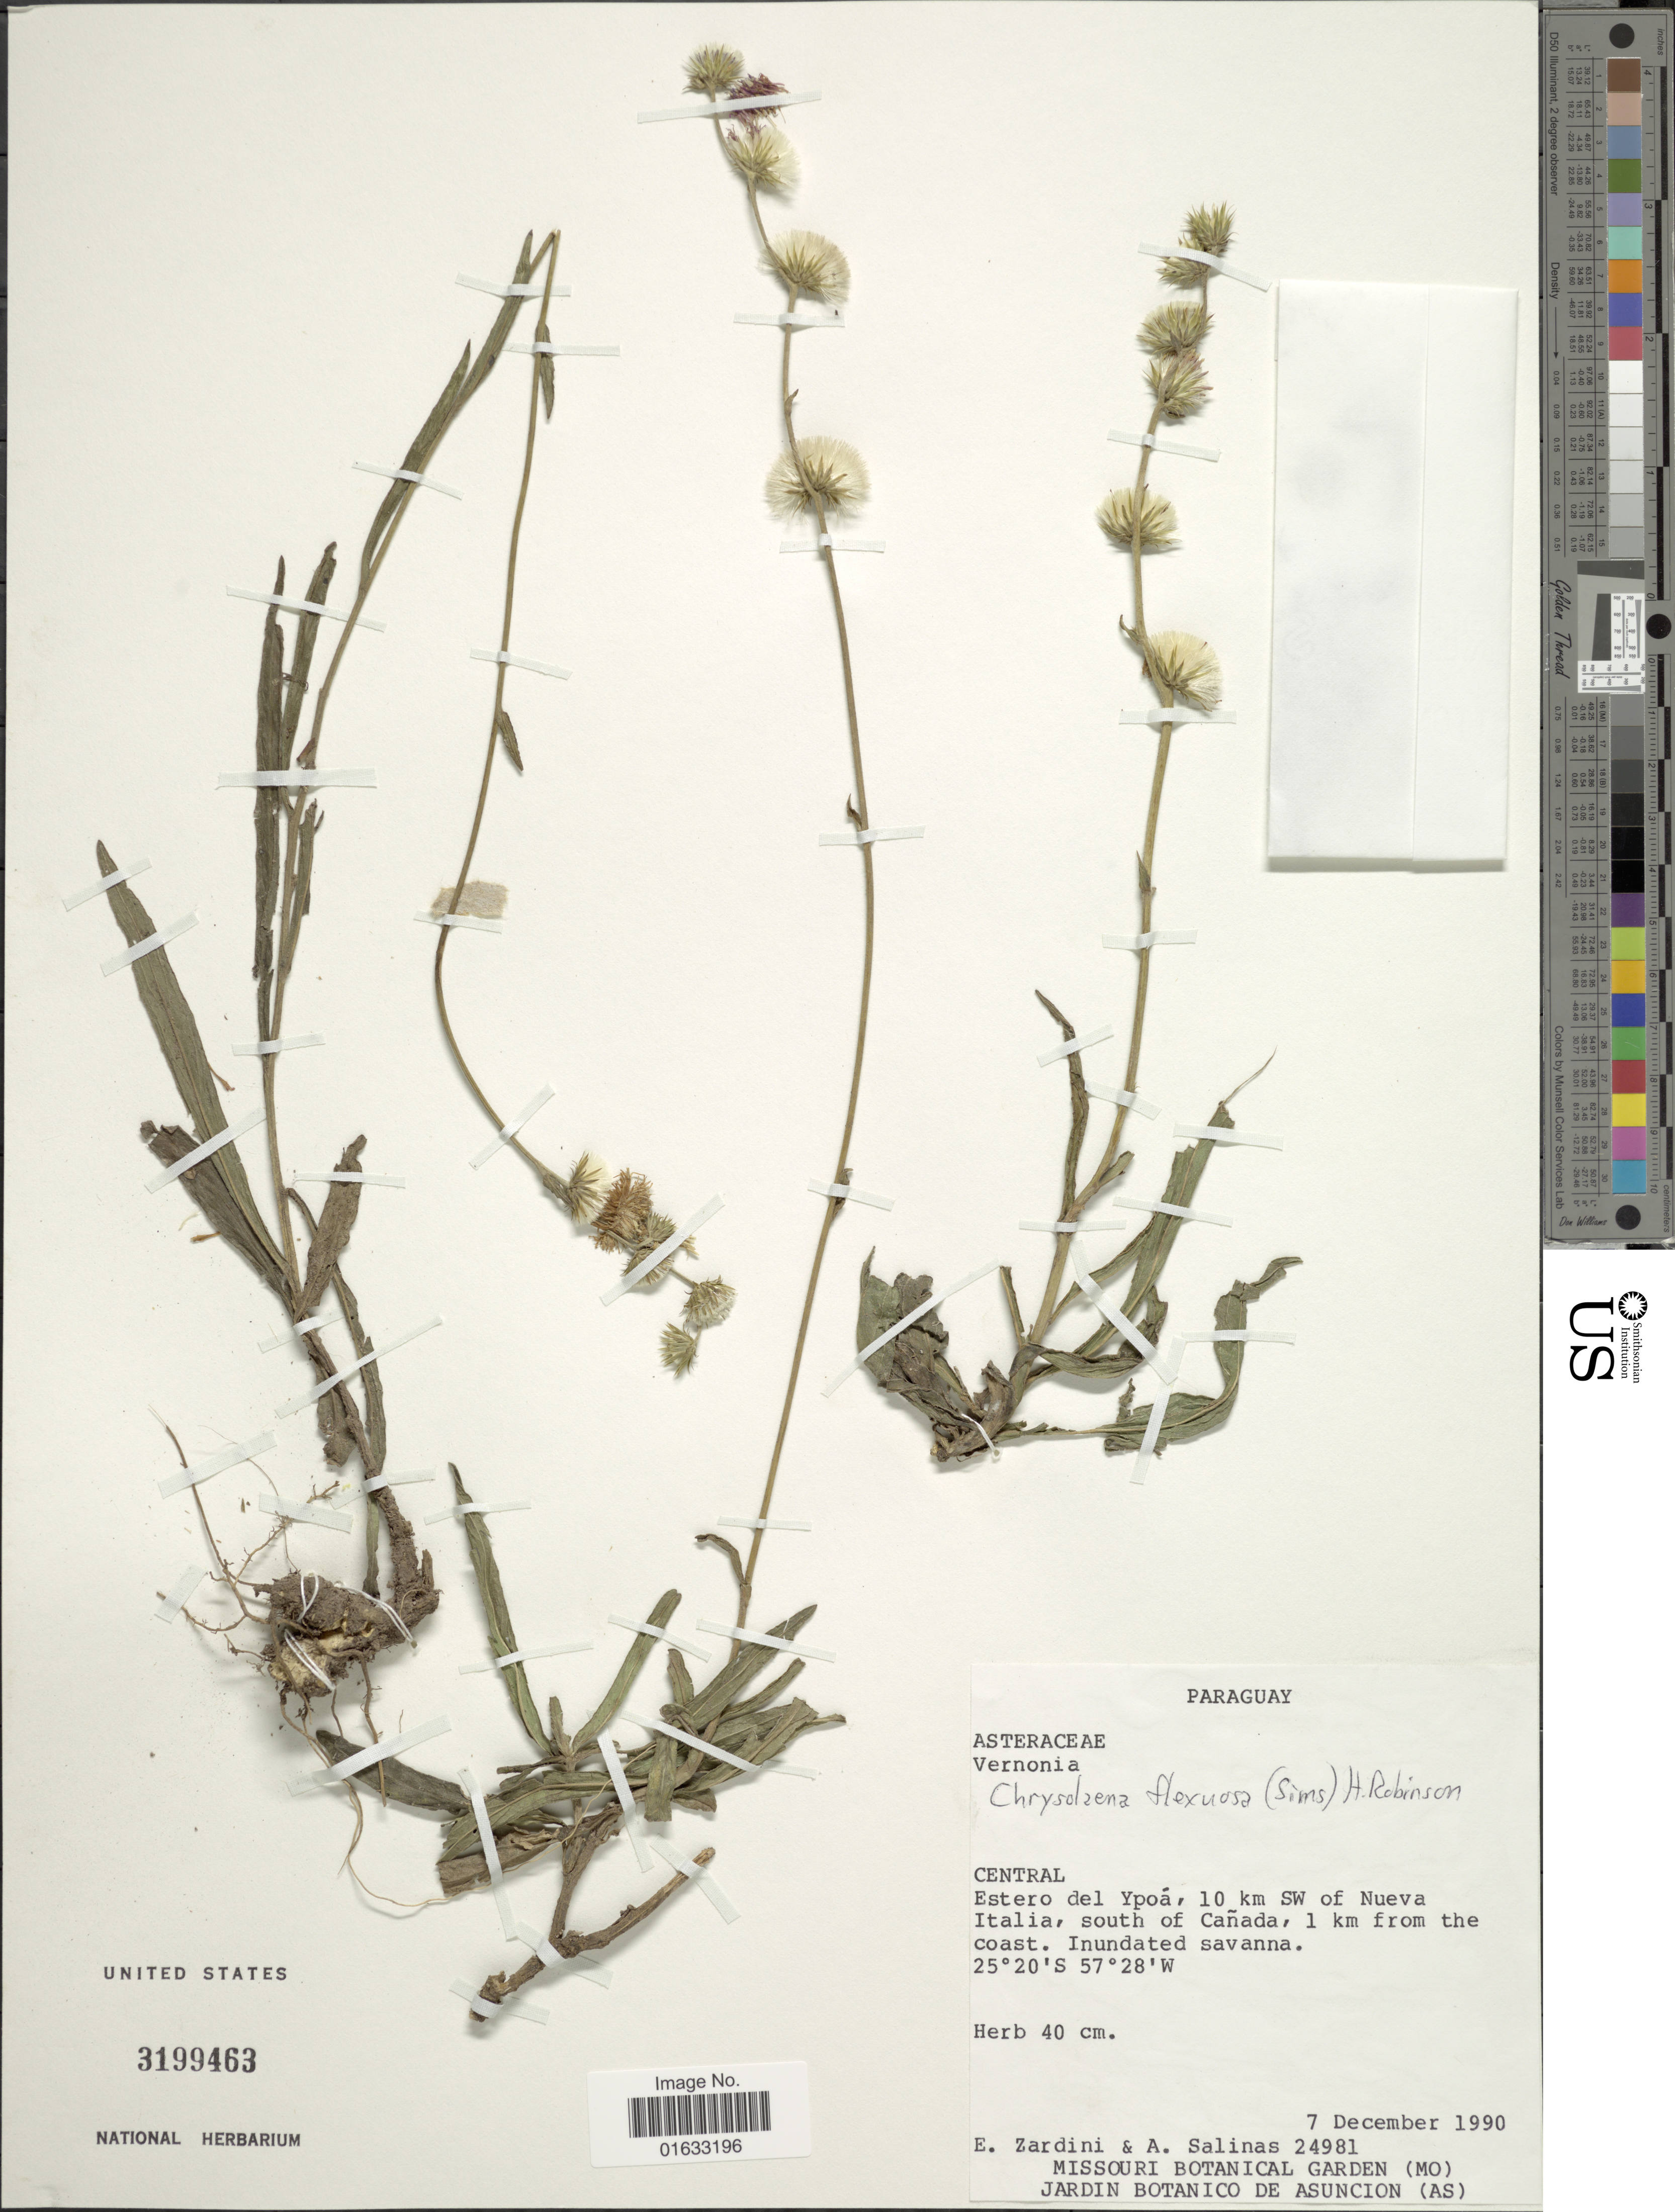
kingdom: Plantae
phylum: Tracheophyta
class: Magnoliopsida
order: Asterales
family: Asteraceae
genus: Chrysolaena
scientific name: Chrysolaena flexuosa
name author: (Sims) H. Rob.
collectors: E. M. Zardini & A. Salinas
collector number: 24981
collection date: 1990-12-07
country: Paraguay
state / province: Central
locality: Central, Estero del Ypoa, 10 km SW of Nueva Italia, south of Canada, 1 km from the coast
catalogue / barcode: US 3199463